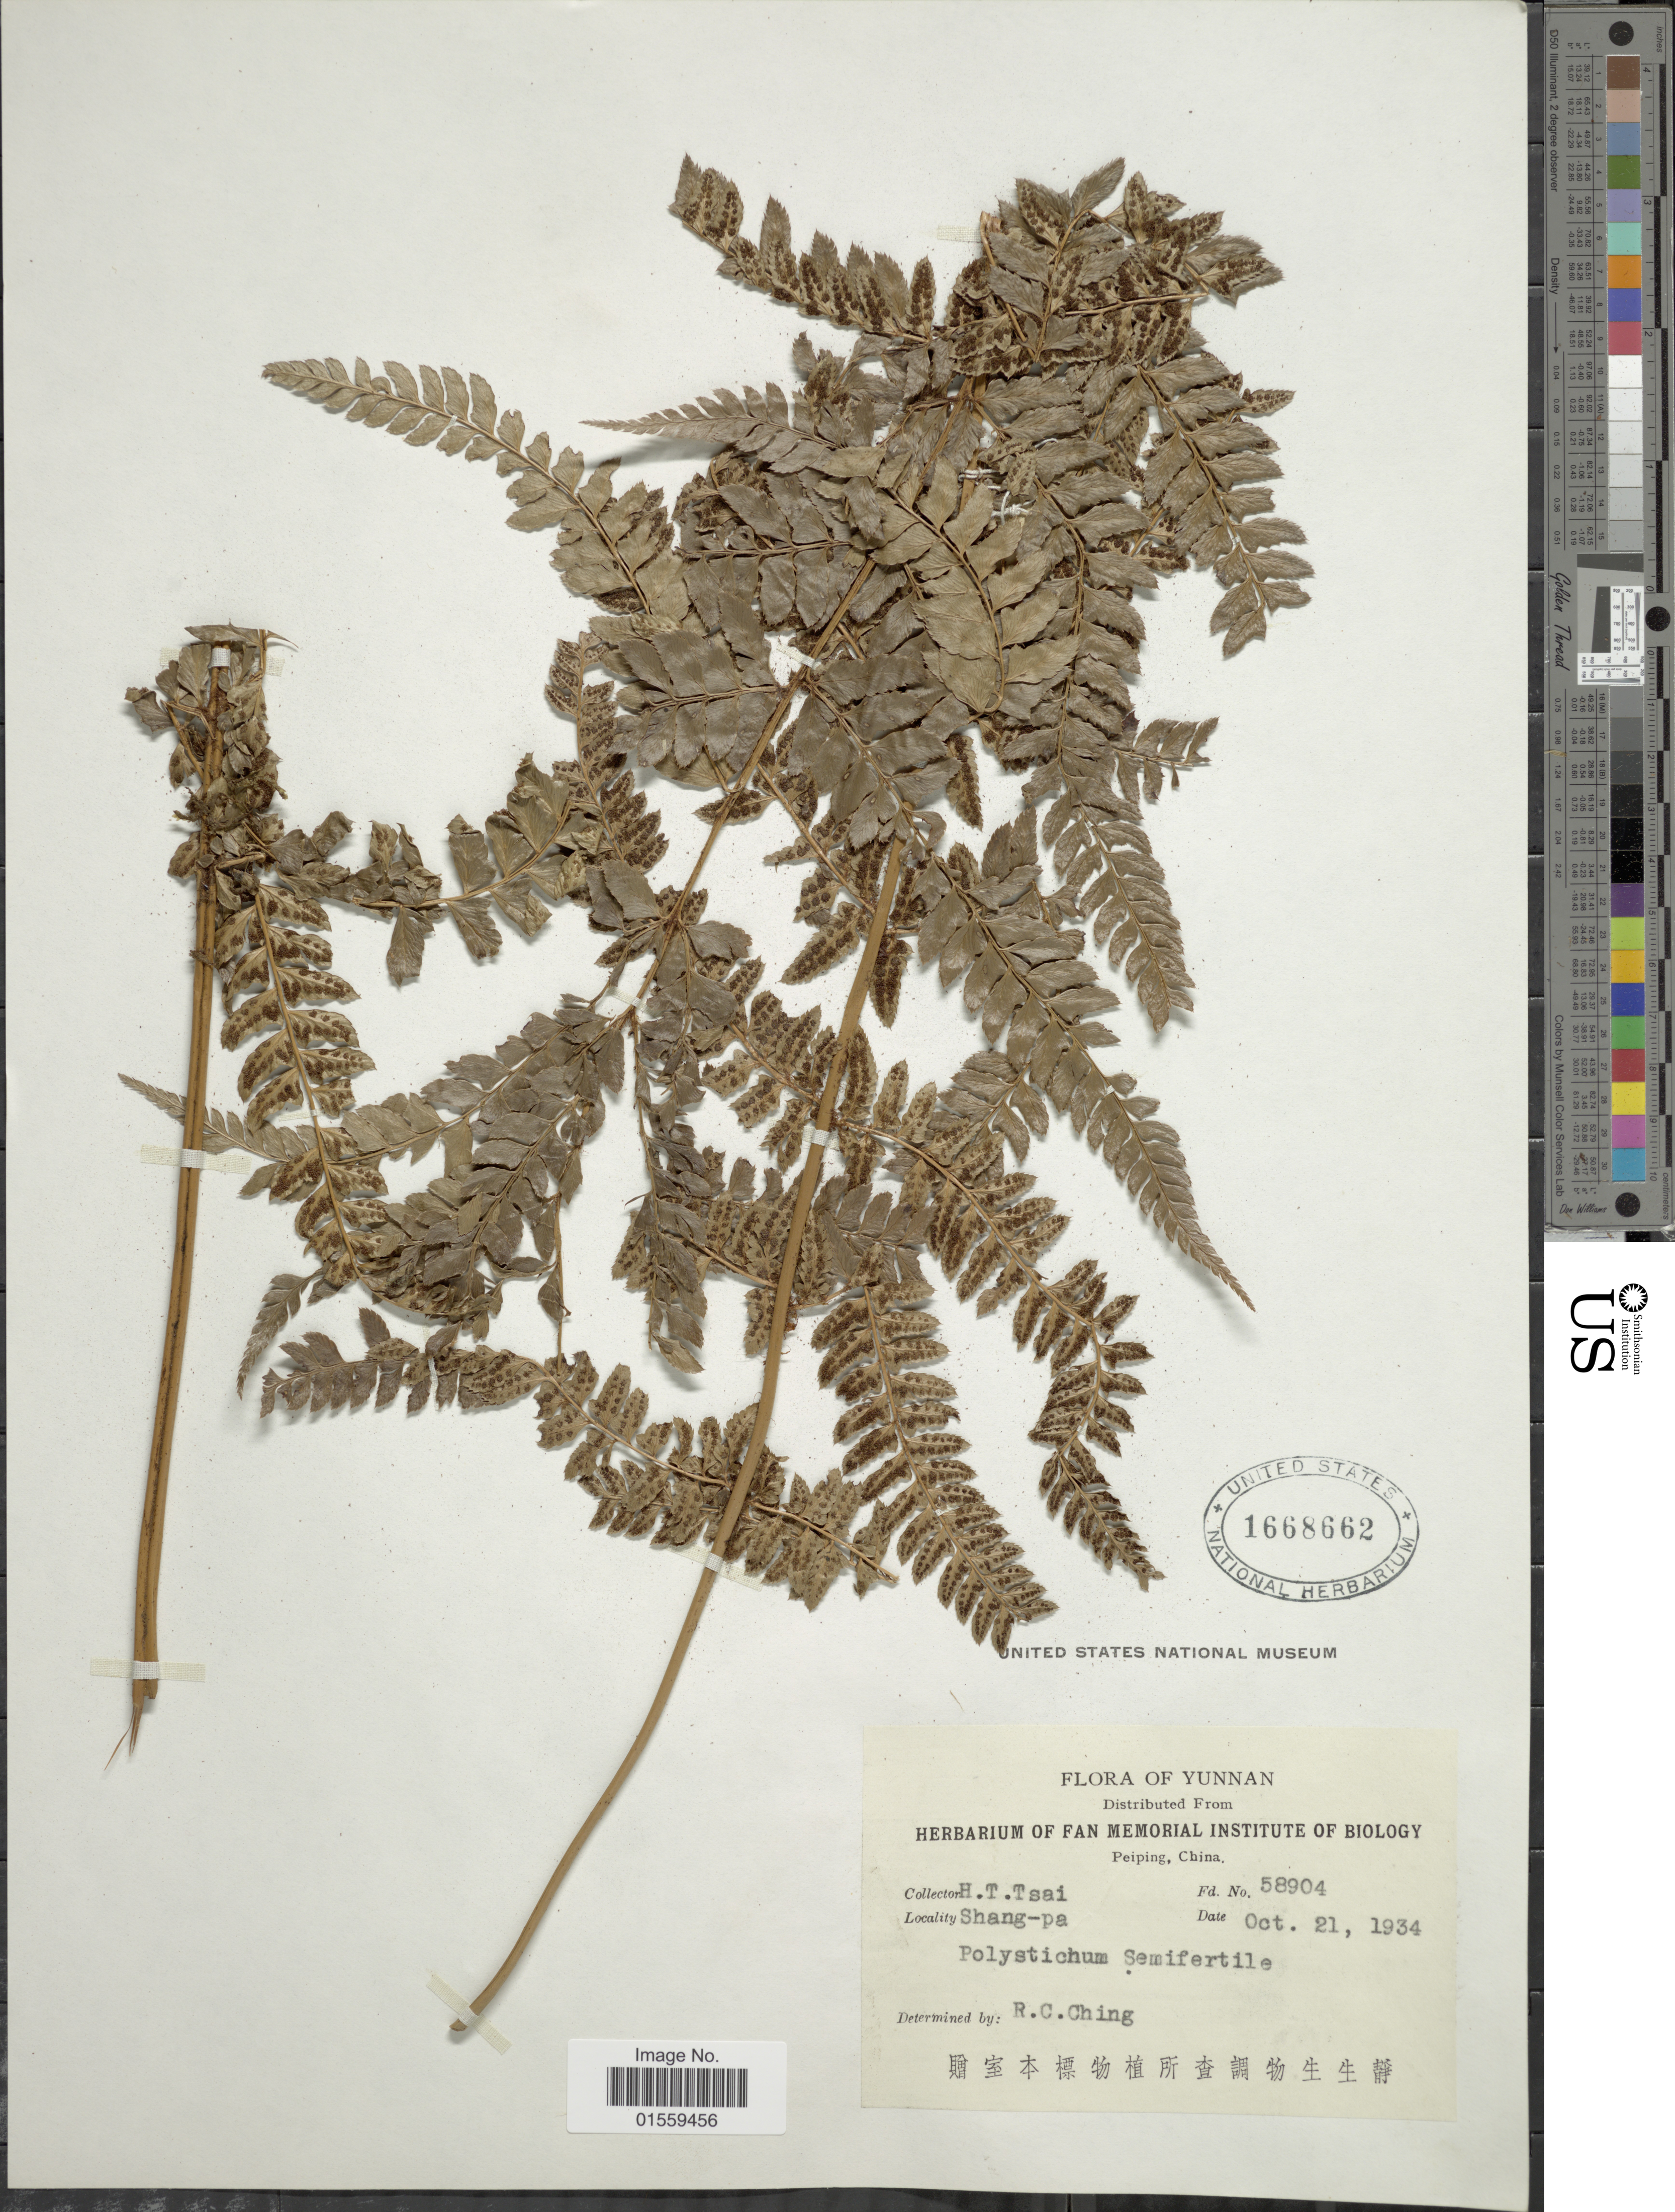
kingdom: Plantae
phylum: Tracheophyta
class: Polypodiopsida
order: Polypodiales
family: Dryopteridaceae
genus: Polystichum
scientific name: Polystichum semifertile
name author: (C.B. Clarke) Ching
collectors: H. Tsai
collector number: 58904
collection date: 1934-10-21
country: China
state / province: Yunnan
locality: Shang-pa.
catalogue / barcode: US 1668662